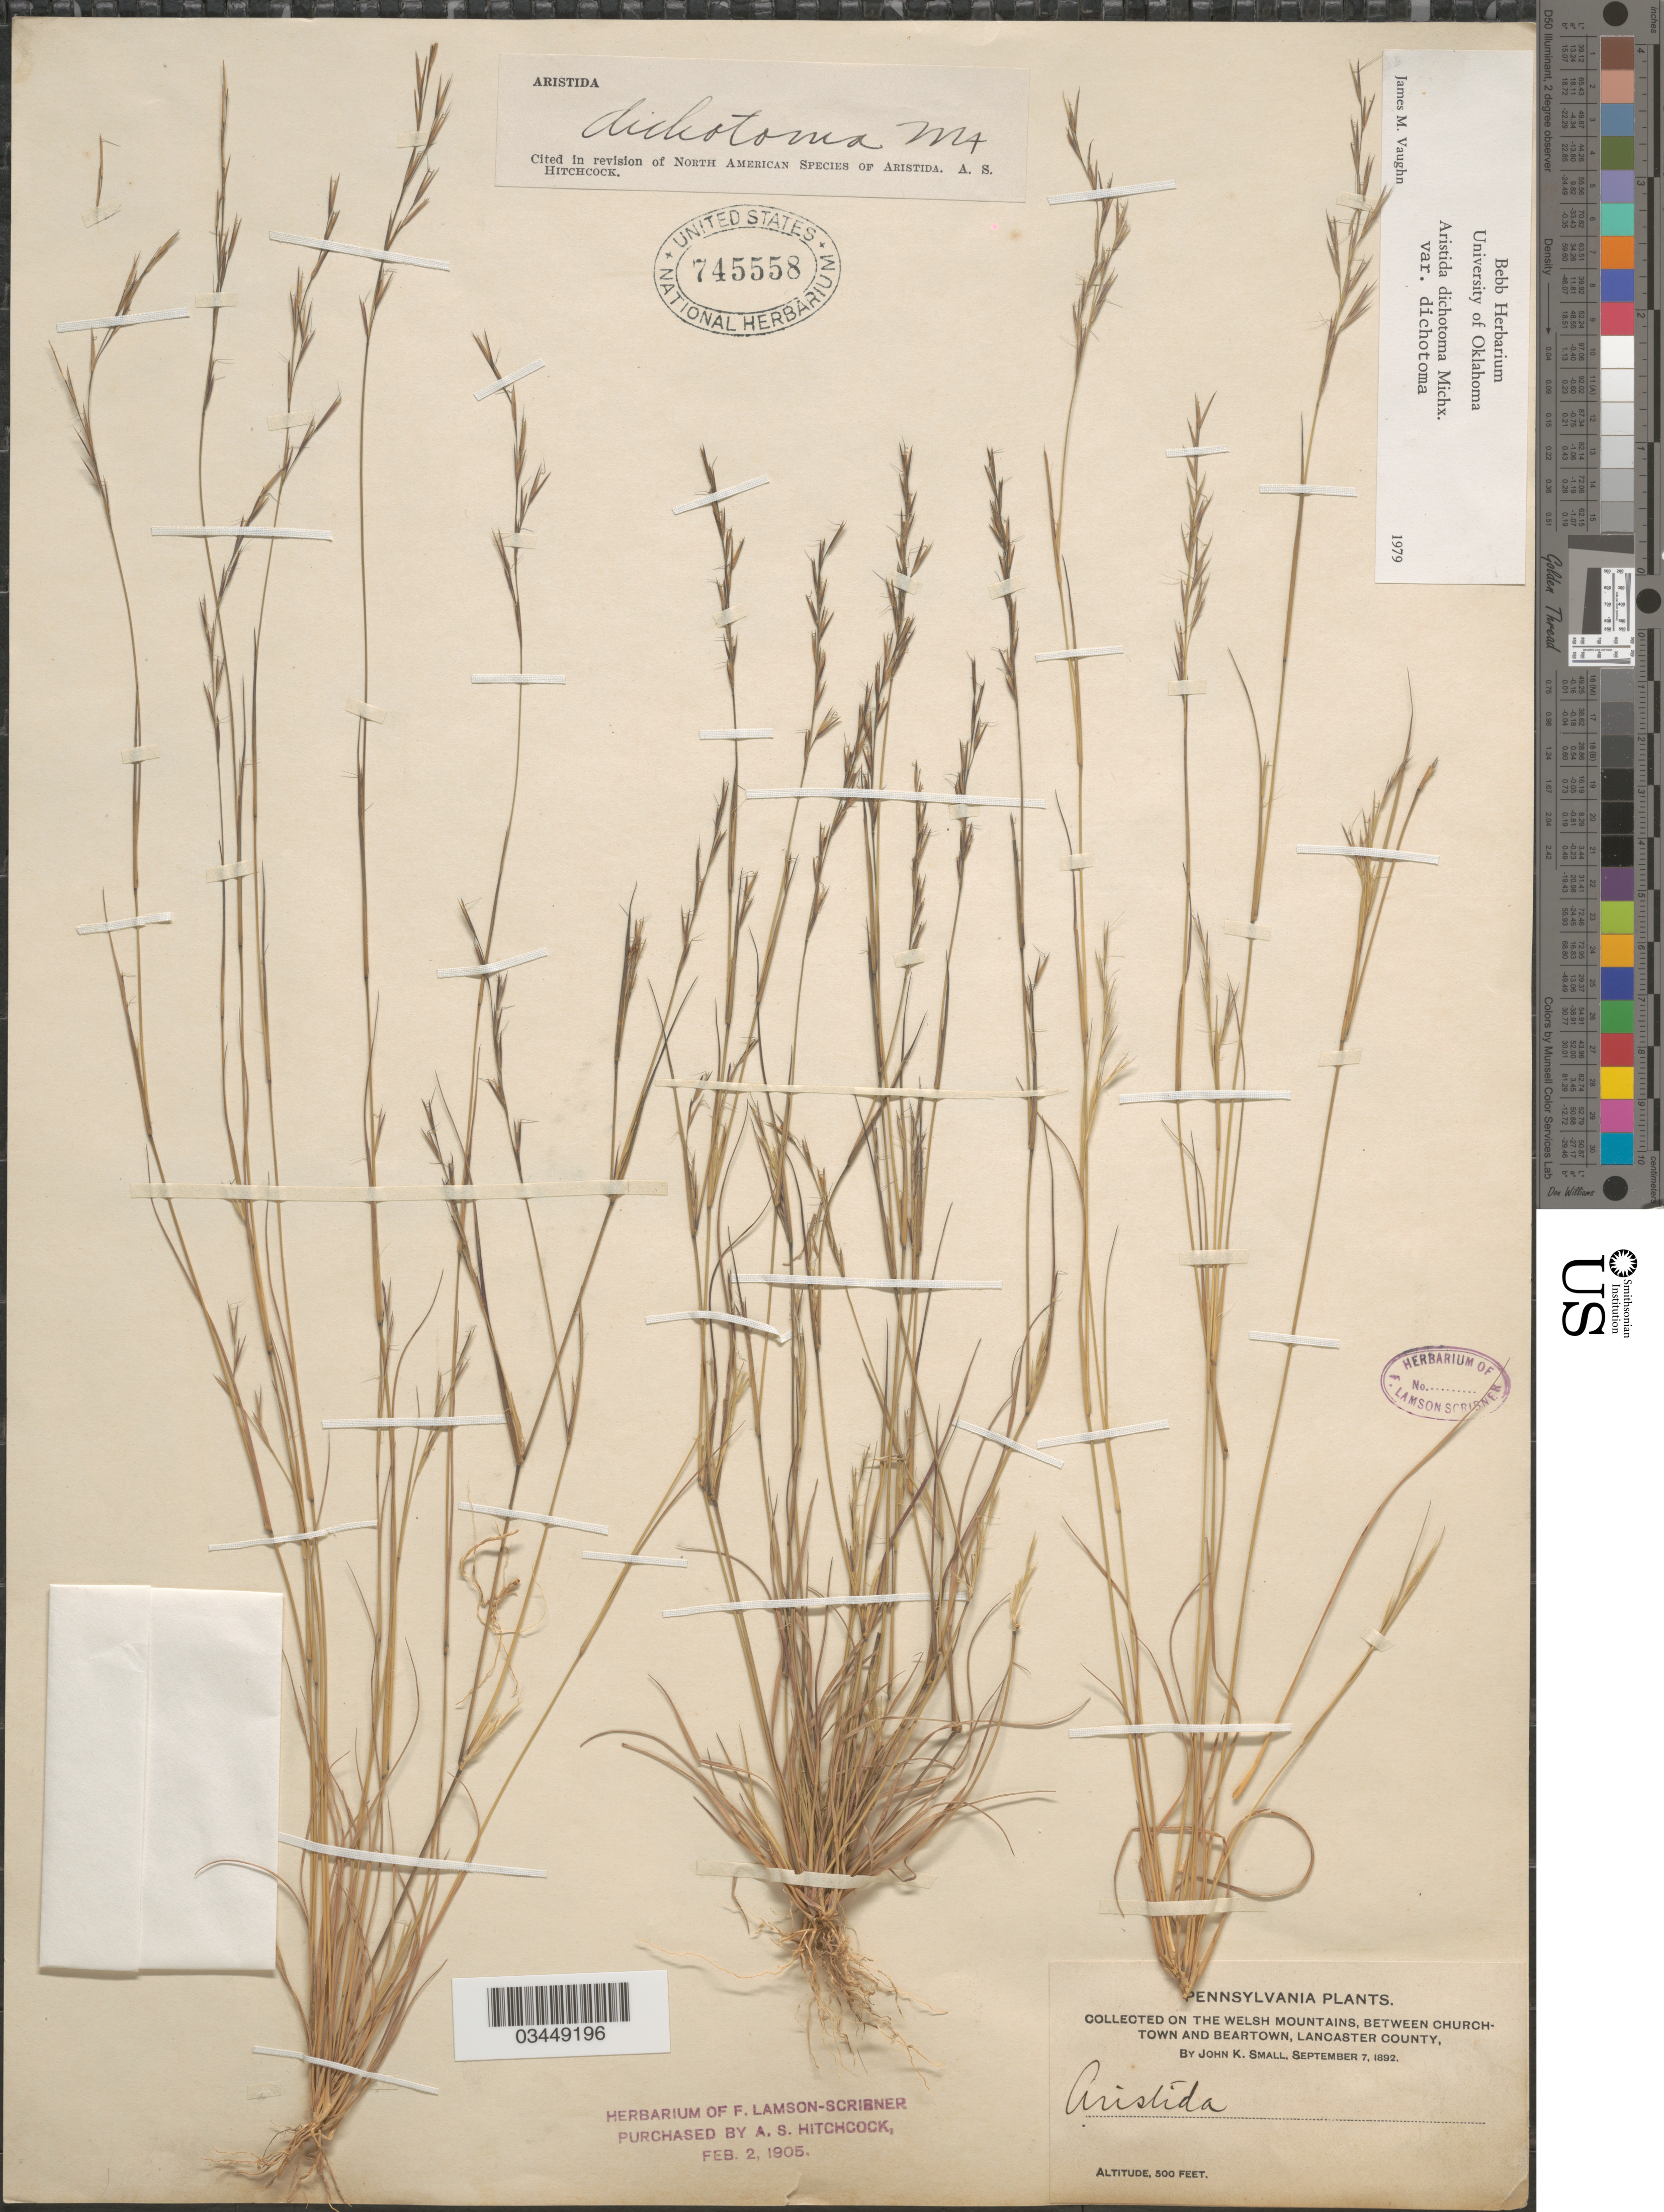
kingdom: Plantae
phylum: Tracheophyta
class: Liliopsida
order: Poales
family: Poaceae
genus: Aristida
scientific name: Aristida dichotoma var. dichotoma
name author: Michx.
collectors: J. K. Small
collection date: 1892-09-07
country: United States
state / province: Pennsylvania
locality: On the Welsh Mountains, between Churchtown and Beartown, Lancaster County.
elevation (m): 152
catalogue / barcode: US 745558